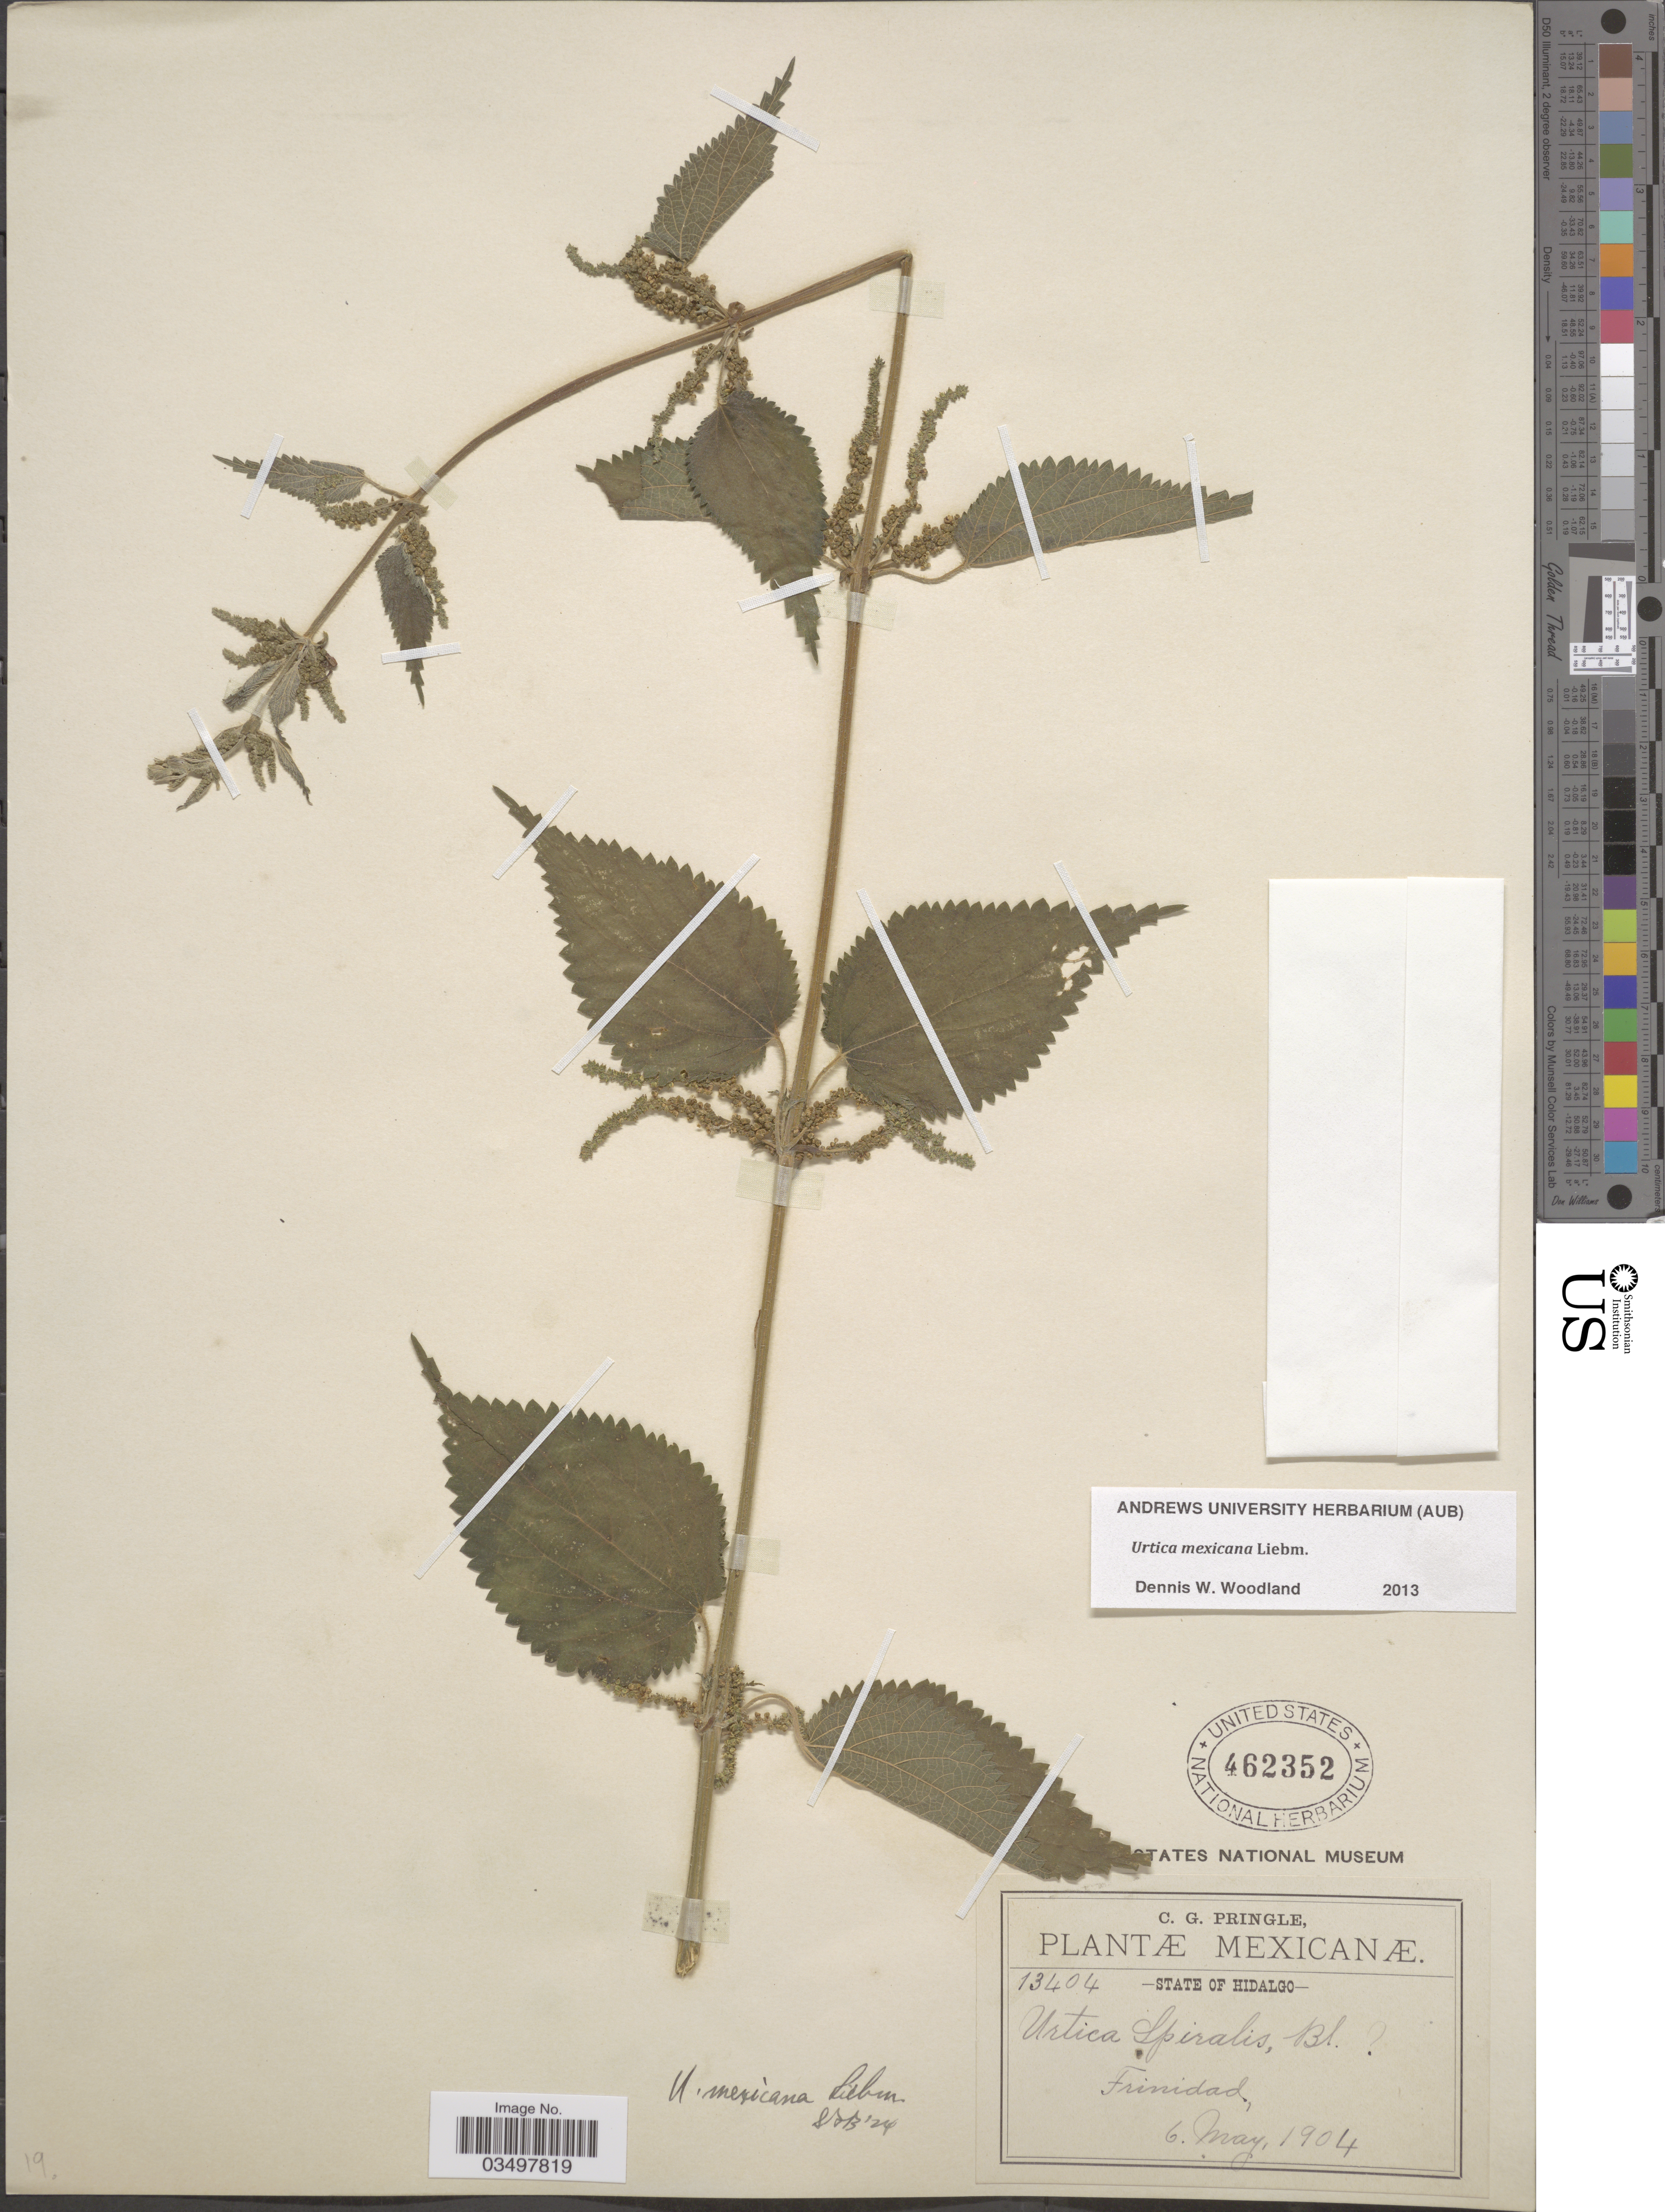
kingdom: Plantae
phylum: Tracheophyta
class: Magnoliopsida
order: Rosales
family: Urticaceae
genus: Urtica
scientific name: Urtica mexicana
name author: Liebm.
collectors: C. G. Pringle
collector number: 13404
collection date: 1904-05-06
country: Mexico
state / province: Hidalgo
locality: Trinidad.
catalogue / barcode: US 462352